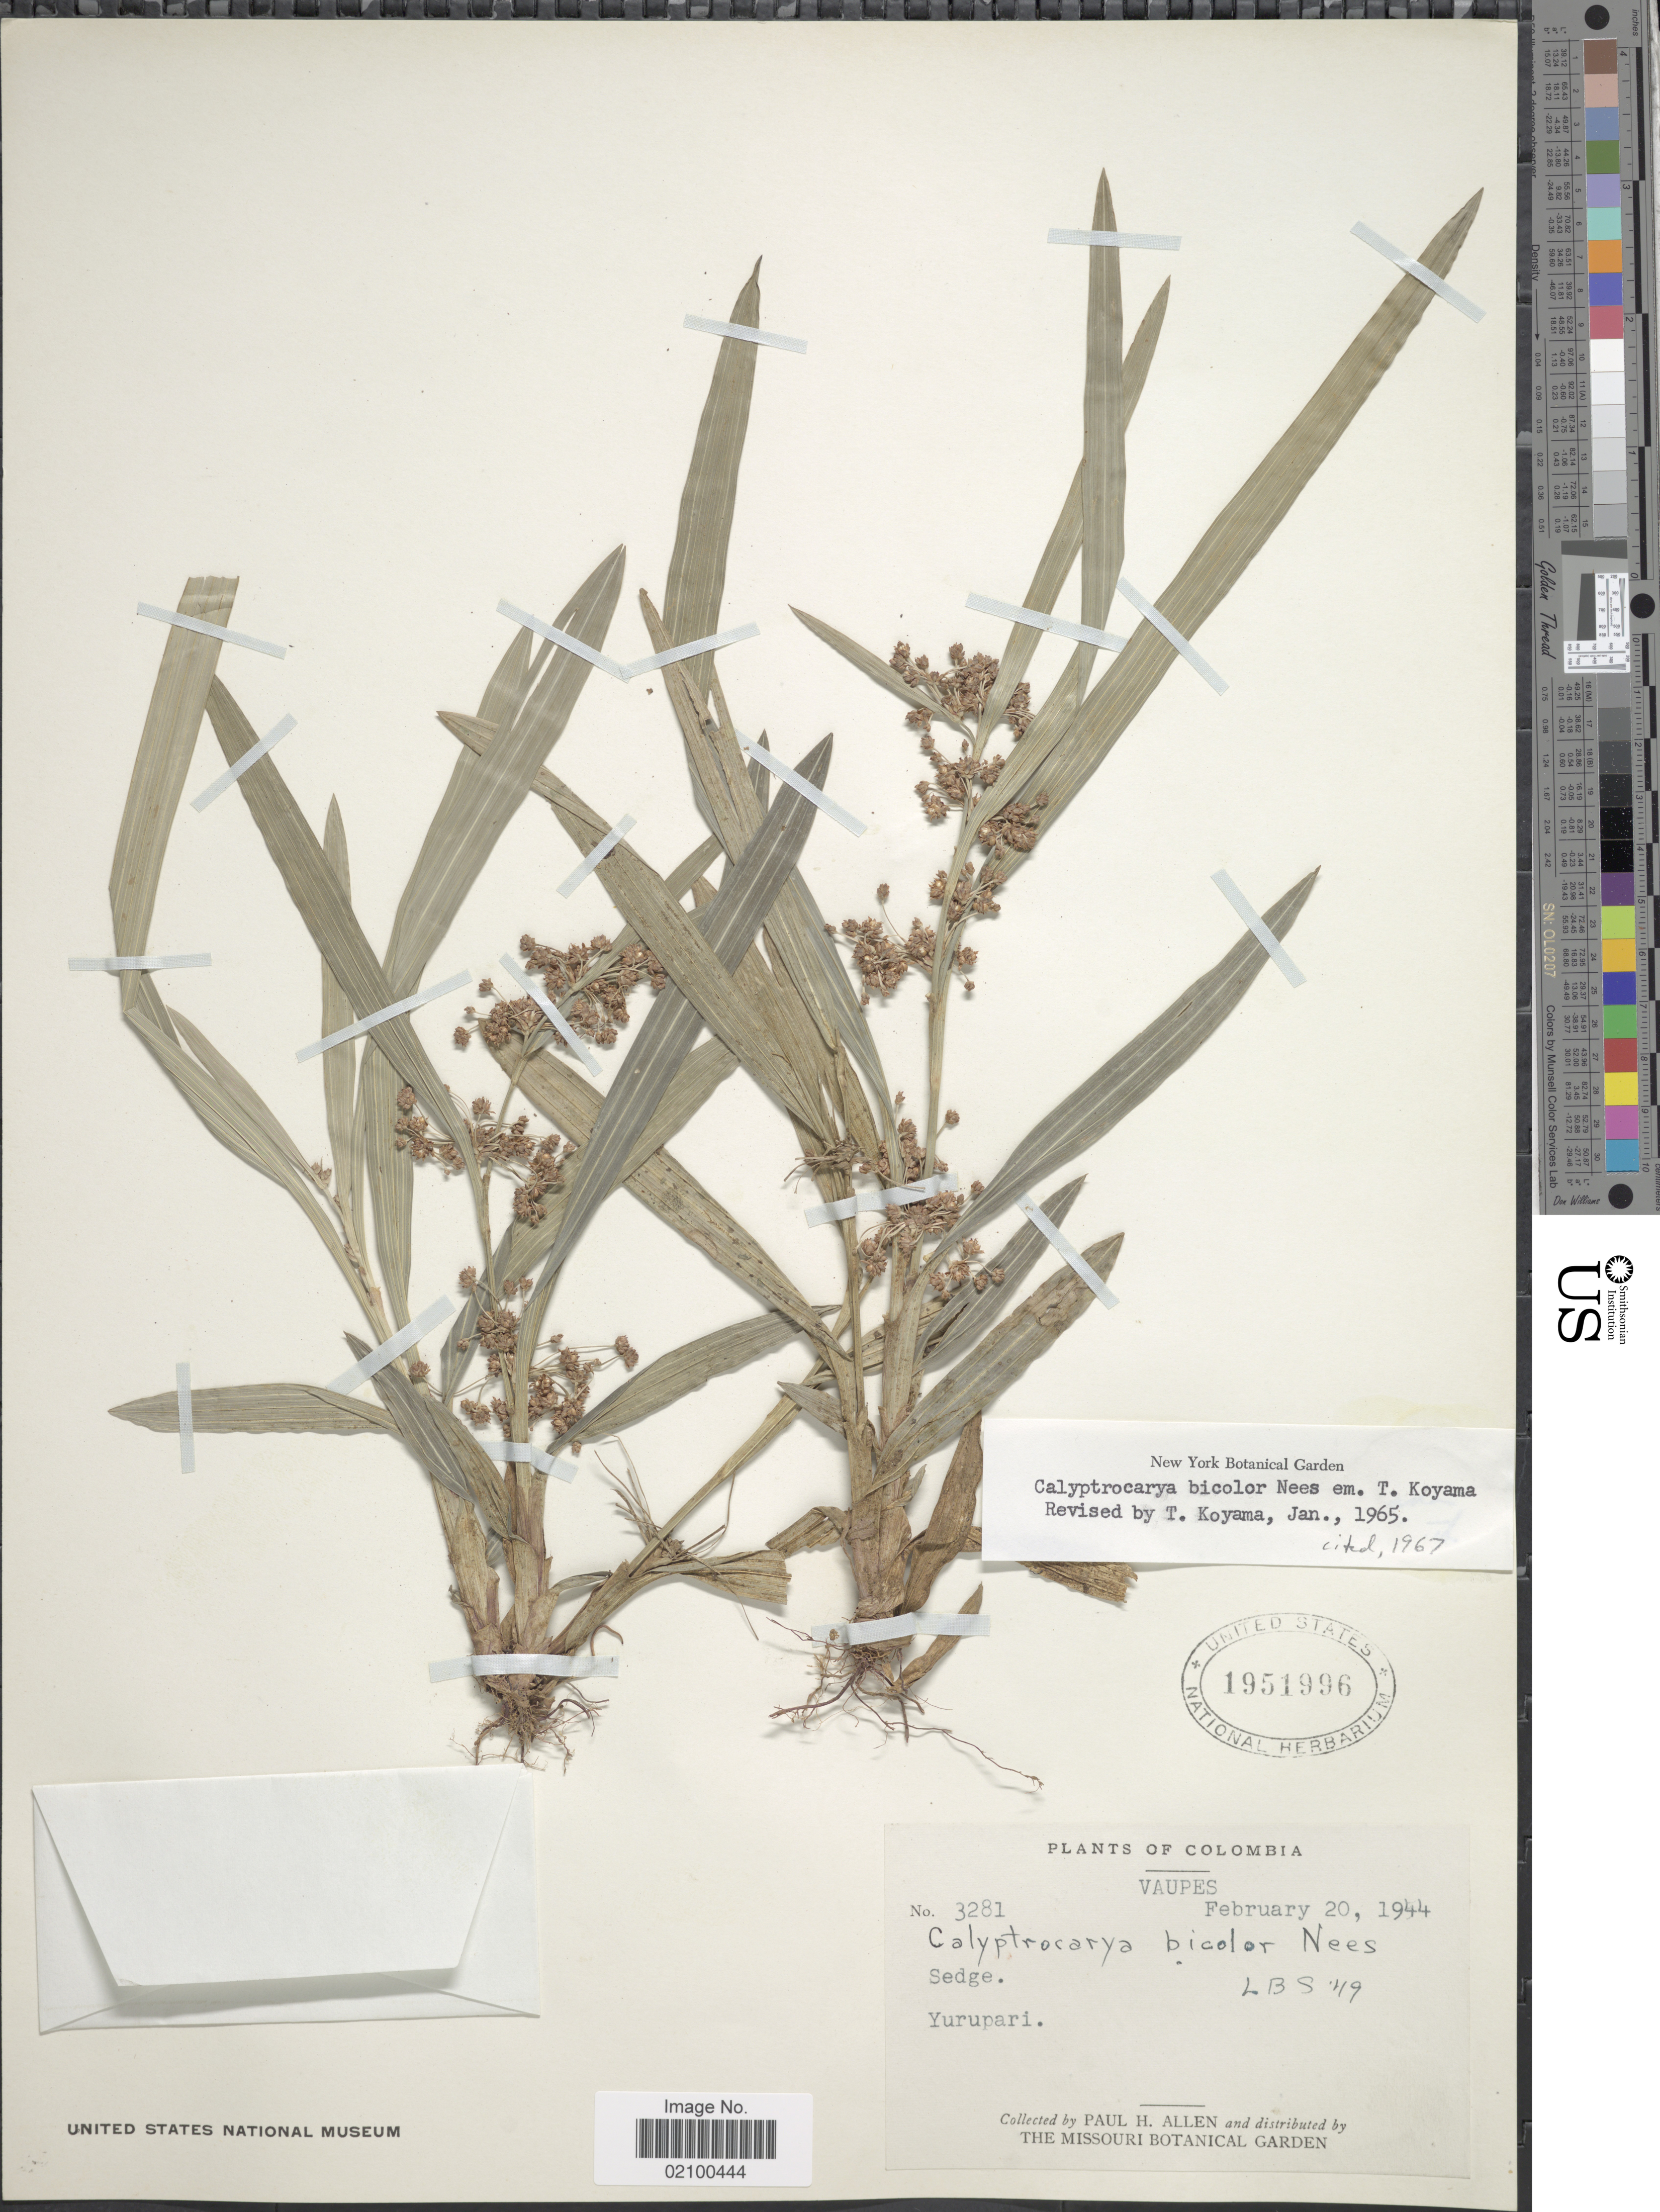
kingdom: Plantae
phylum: Tracheophyta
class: Liliopsida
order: Poales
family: Cyperaceae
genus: Calyptrocarya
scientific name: Calyptrocarya bicolor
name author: (H. Pfeiff.) T. Koyama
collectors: P. H. Allen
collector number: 3281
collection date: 1944-02-20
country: Colombia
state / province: Vaupés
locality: Yurupari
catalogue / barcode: US 1951996